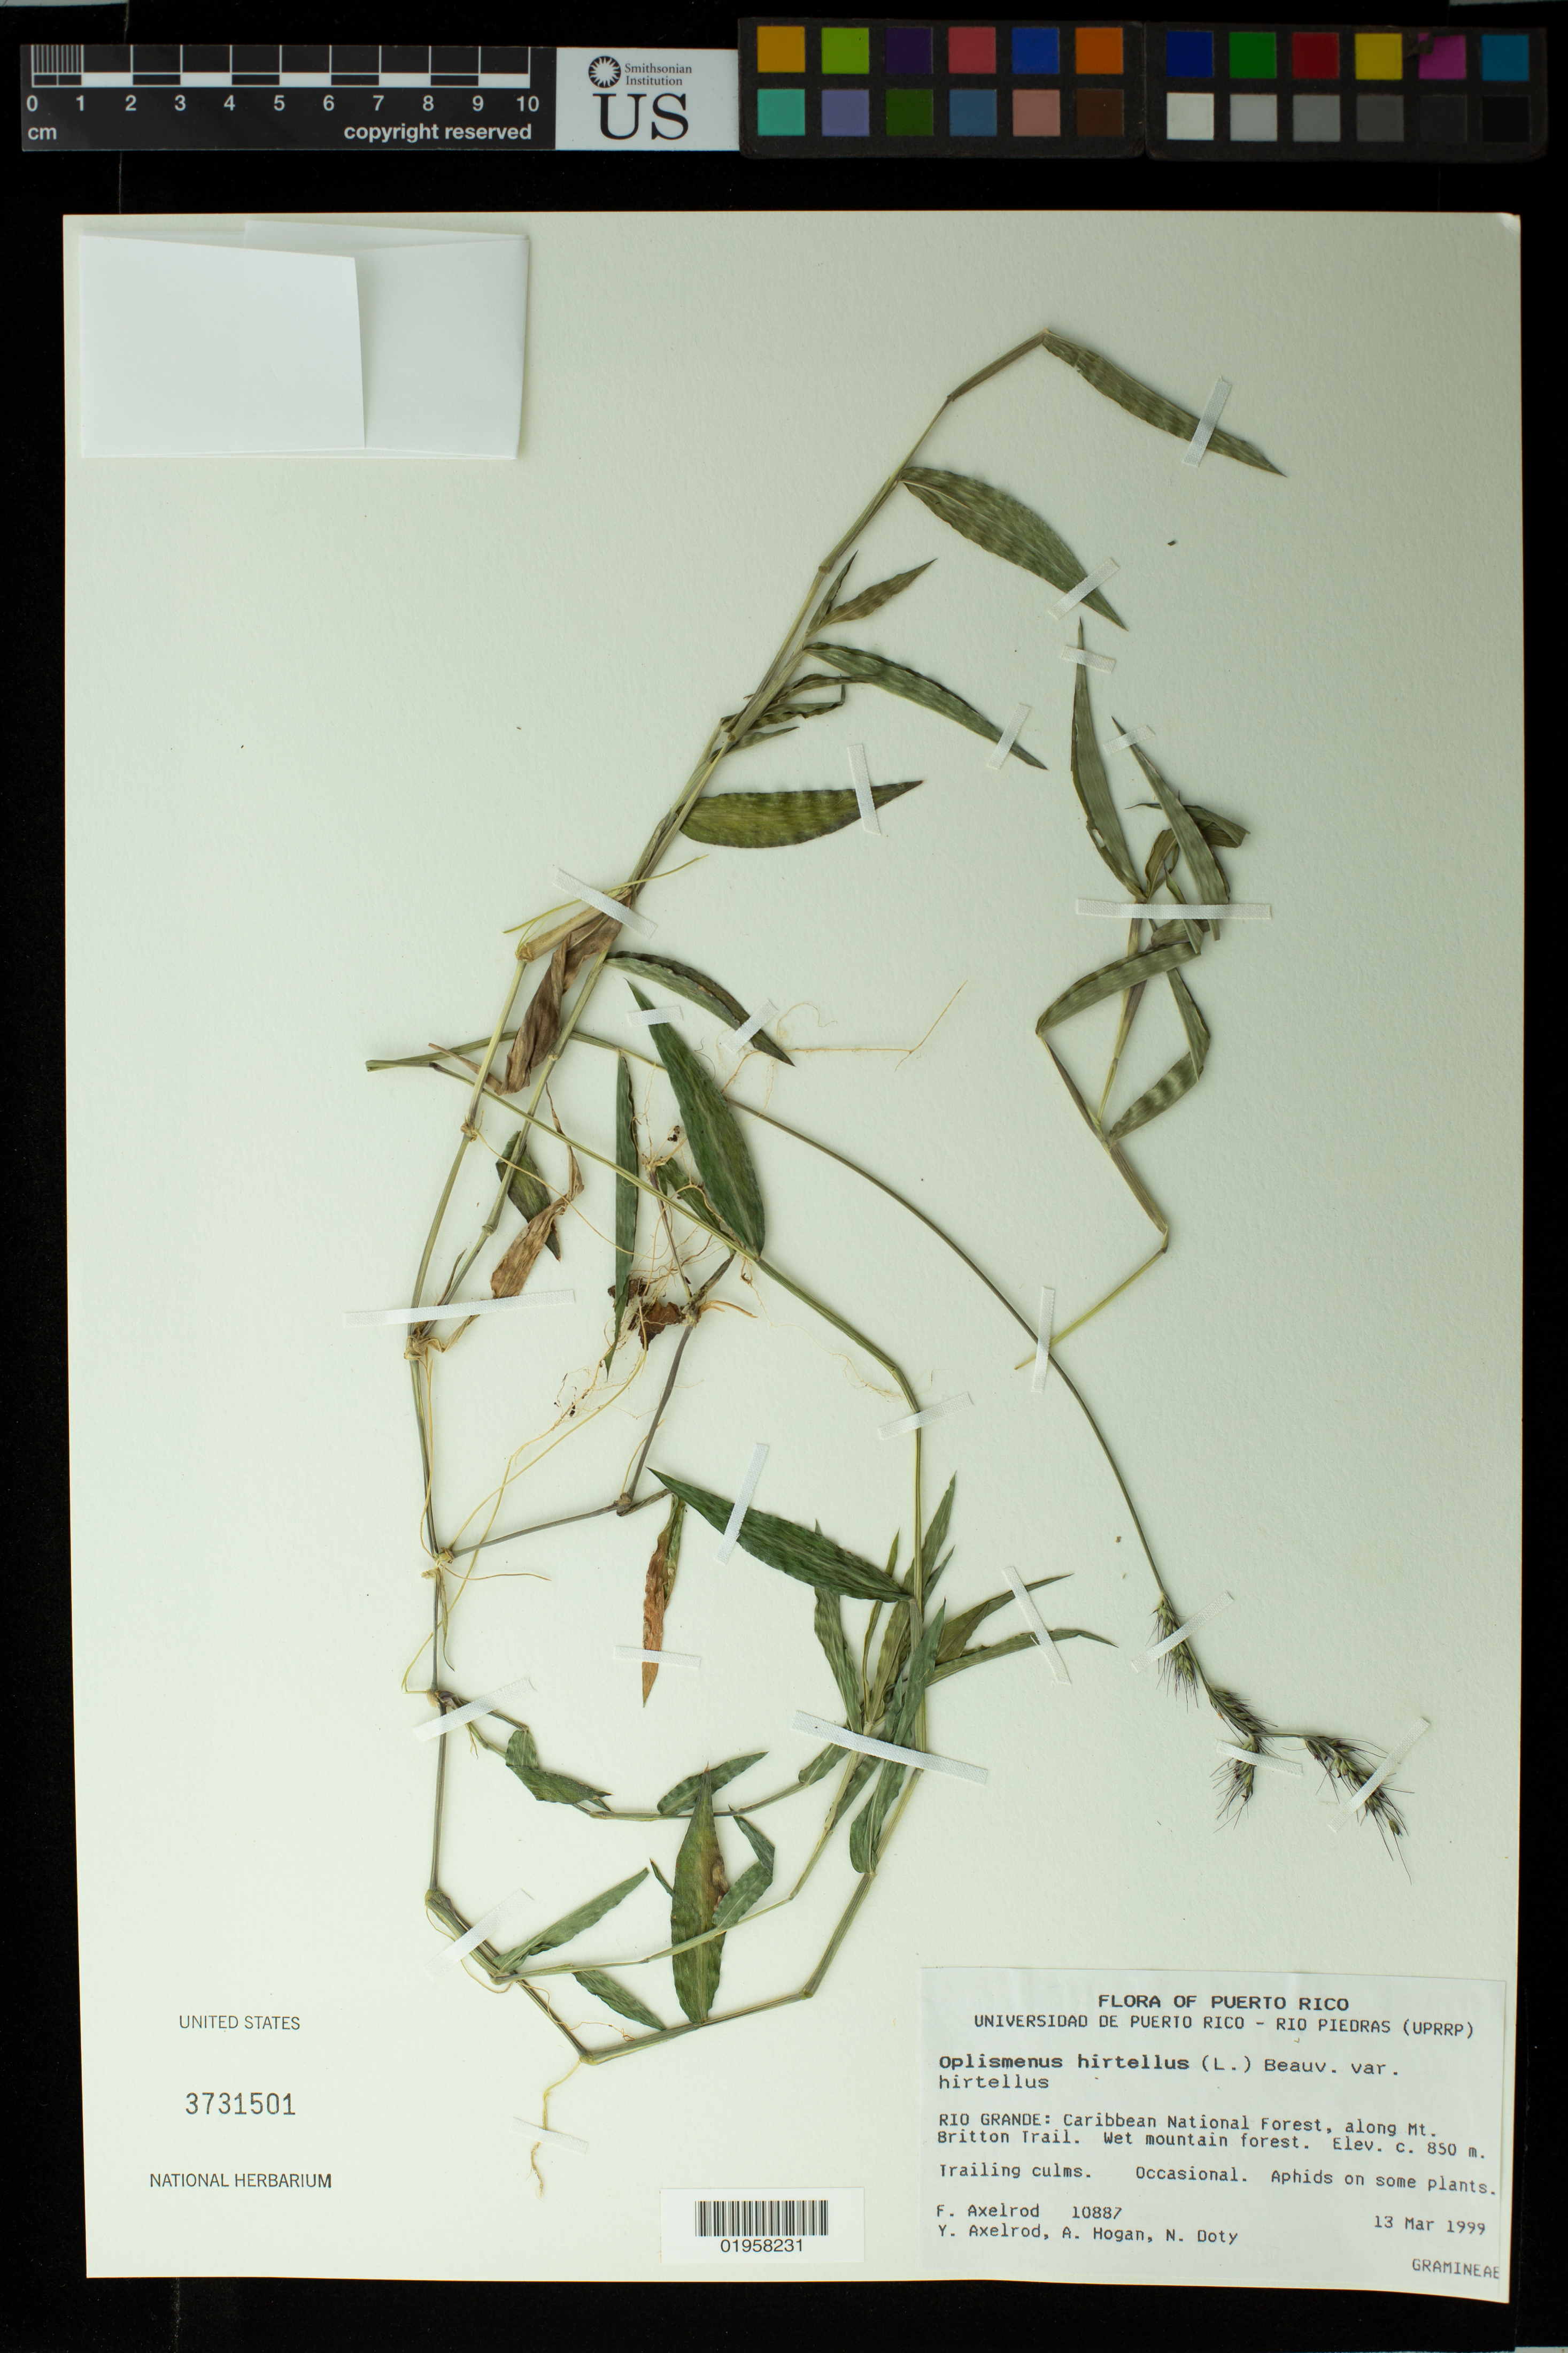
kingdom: Plantae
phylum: Tracheophyta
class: Liliopsida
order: Poales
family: Poaceae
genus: Oplismenus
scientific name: Oplismenus hirtellus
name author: (L.) P. Beauv.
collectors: F. S. Axelrod, Y. Axelrod, A. Hogan & N. Doty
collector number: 10887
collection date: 1999-03-13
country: Puerto Rico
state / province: Río Grande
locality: Caribbean National Forest, along Mt. Britton Trail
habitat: Wet mountain forest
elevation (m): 850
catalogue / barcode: US 3731501